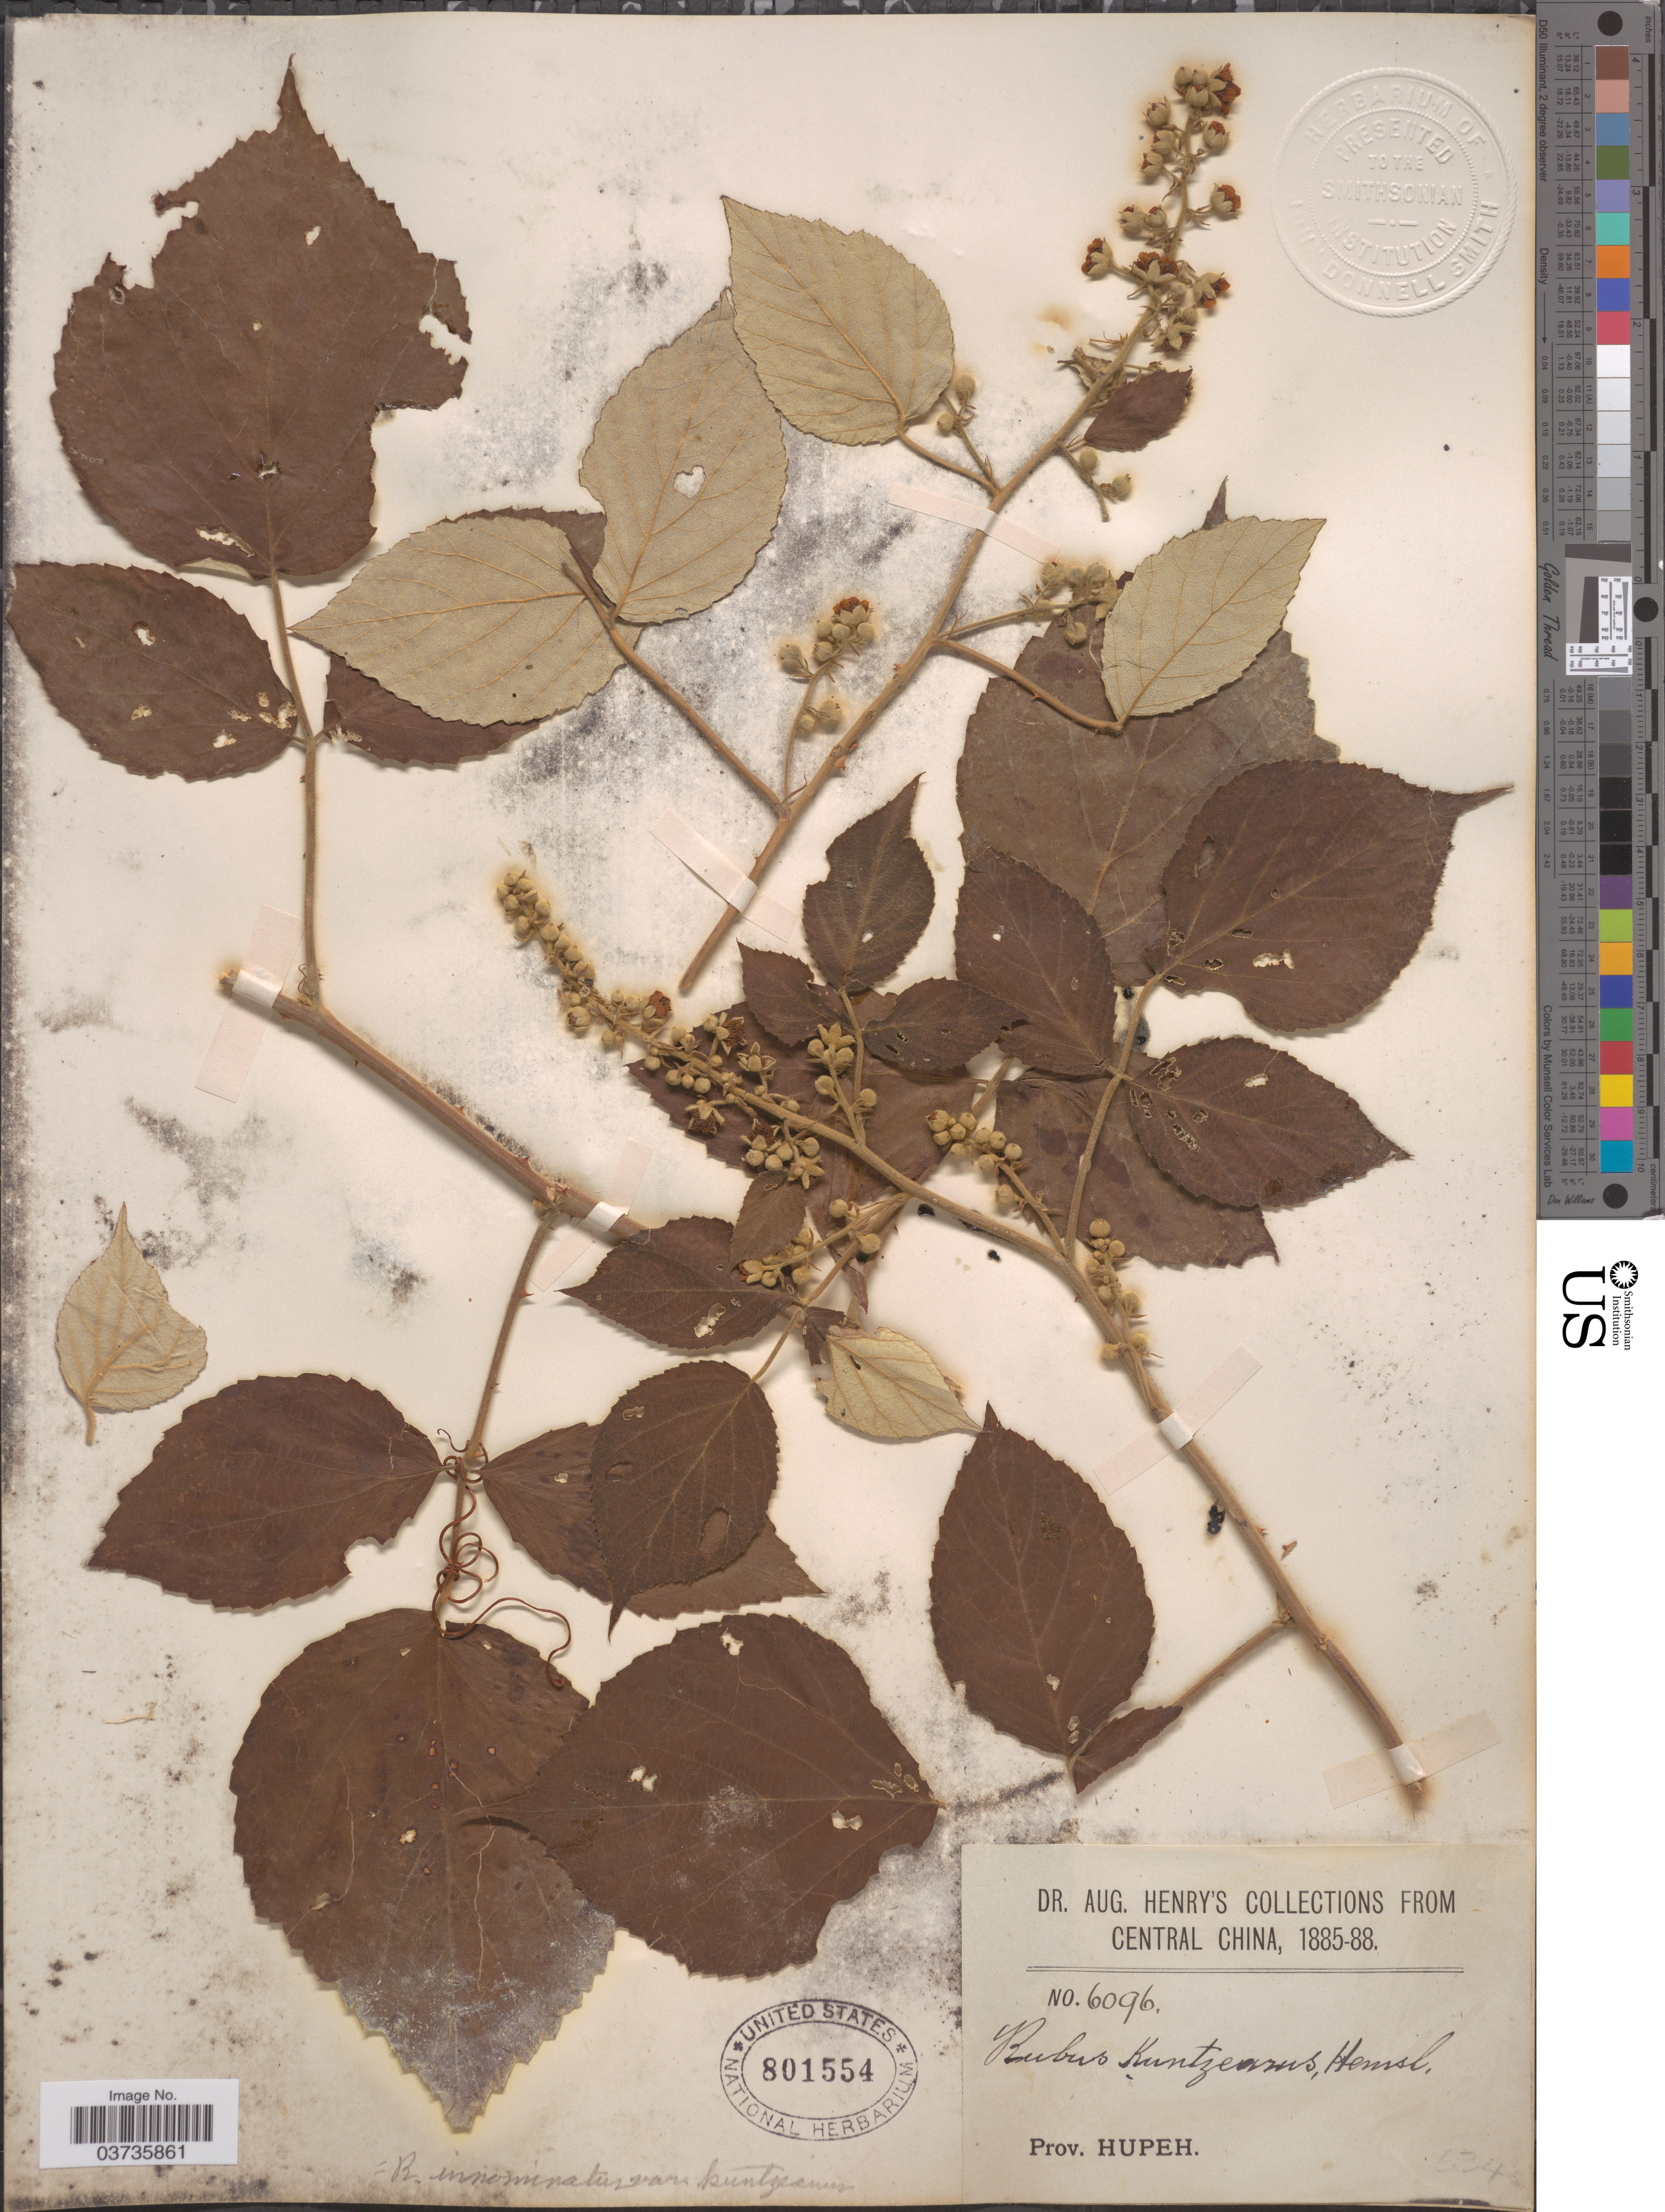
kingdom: Plantae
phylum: Tracheophyta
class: Magnoliopsida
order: Rosales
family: Rosaceae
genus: Rubus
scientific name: Rubus innominatus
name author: S. Moore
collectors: A. Henry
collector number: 6096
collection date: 1885/1888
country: China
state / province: Hubei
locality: Central China. Prov. Hupeh.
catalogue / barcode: US 801554